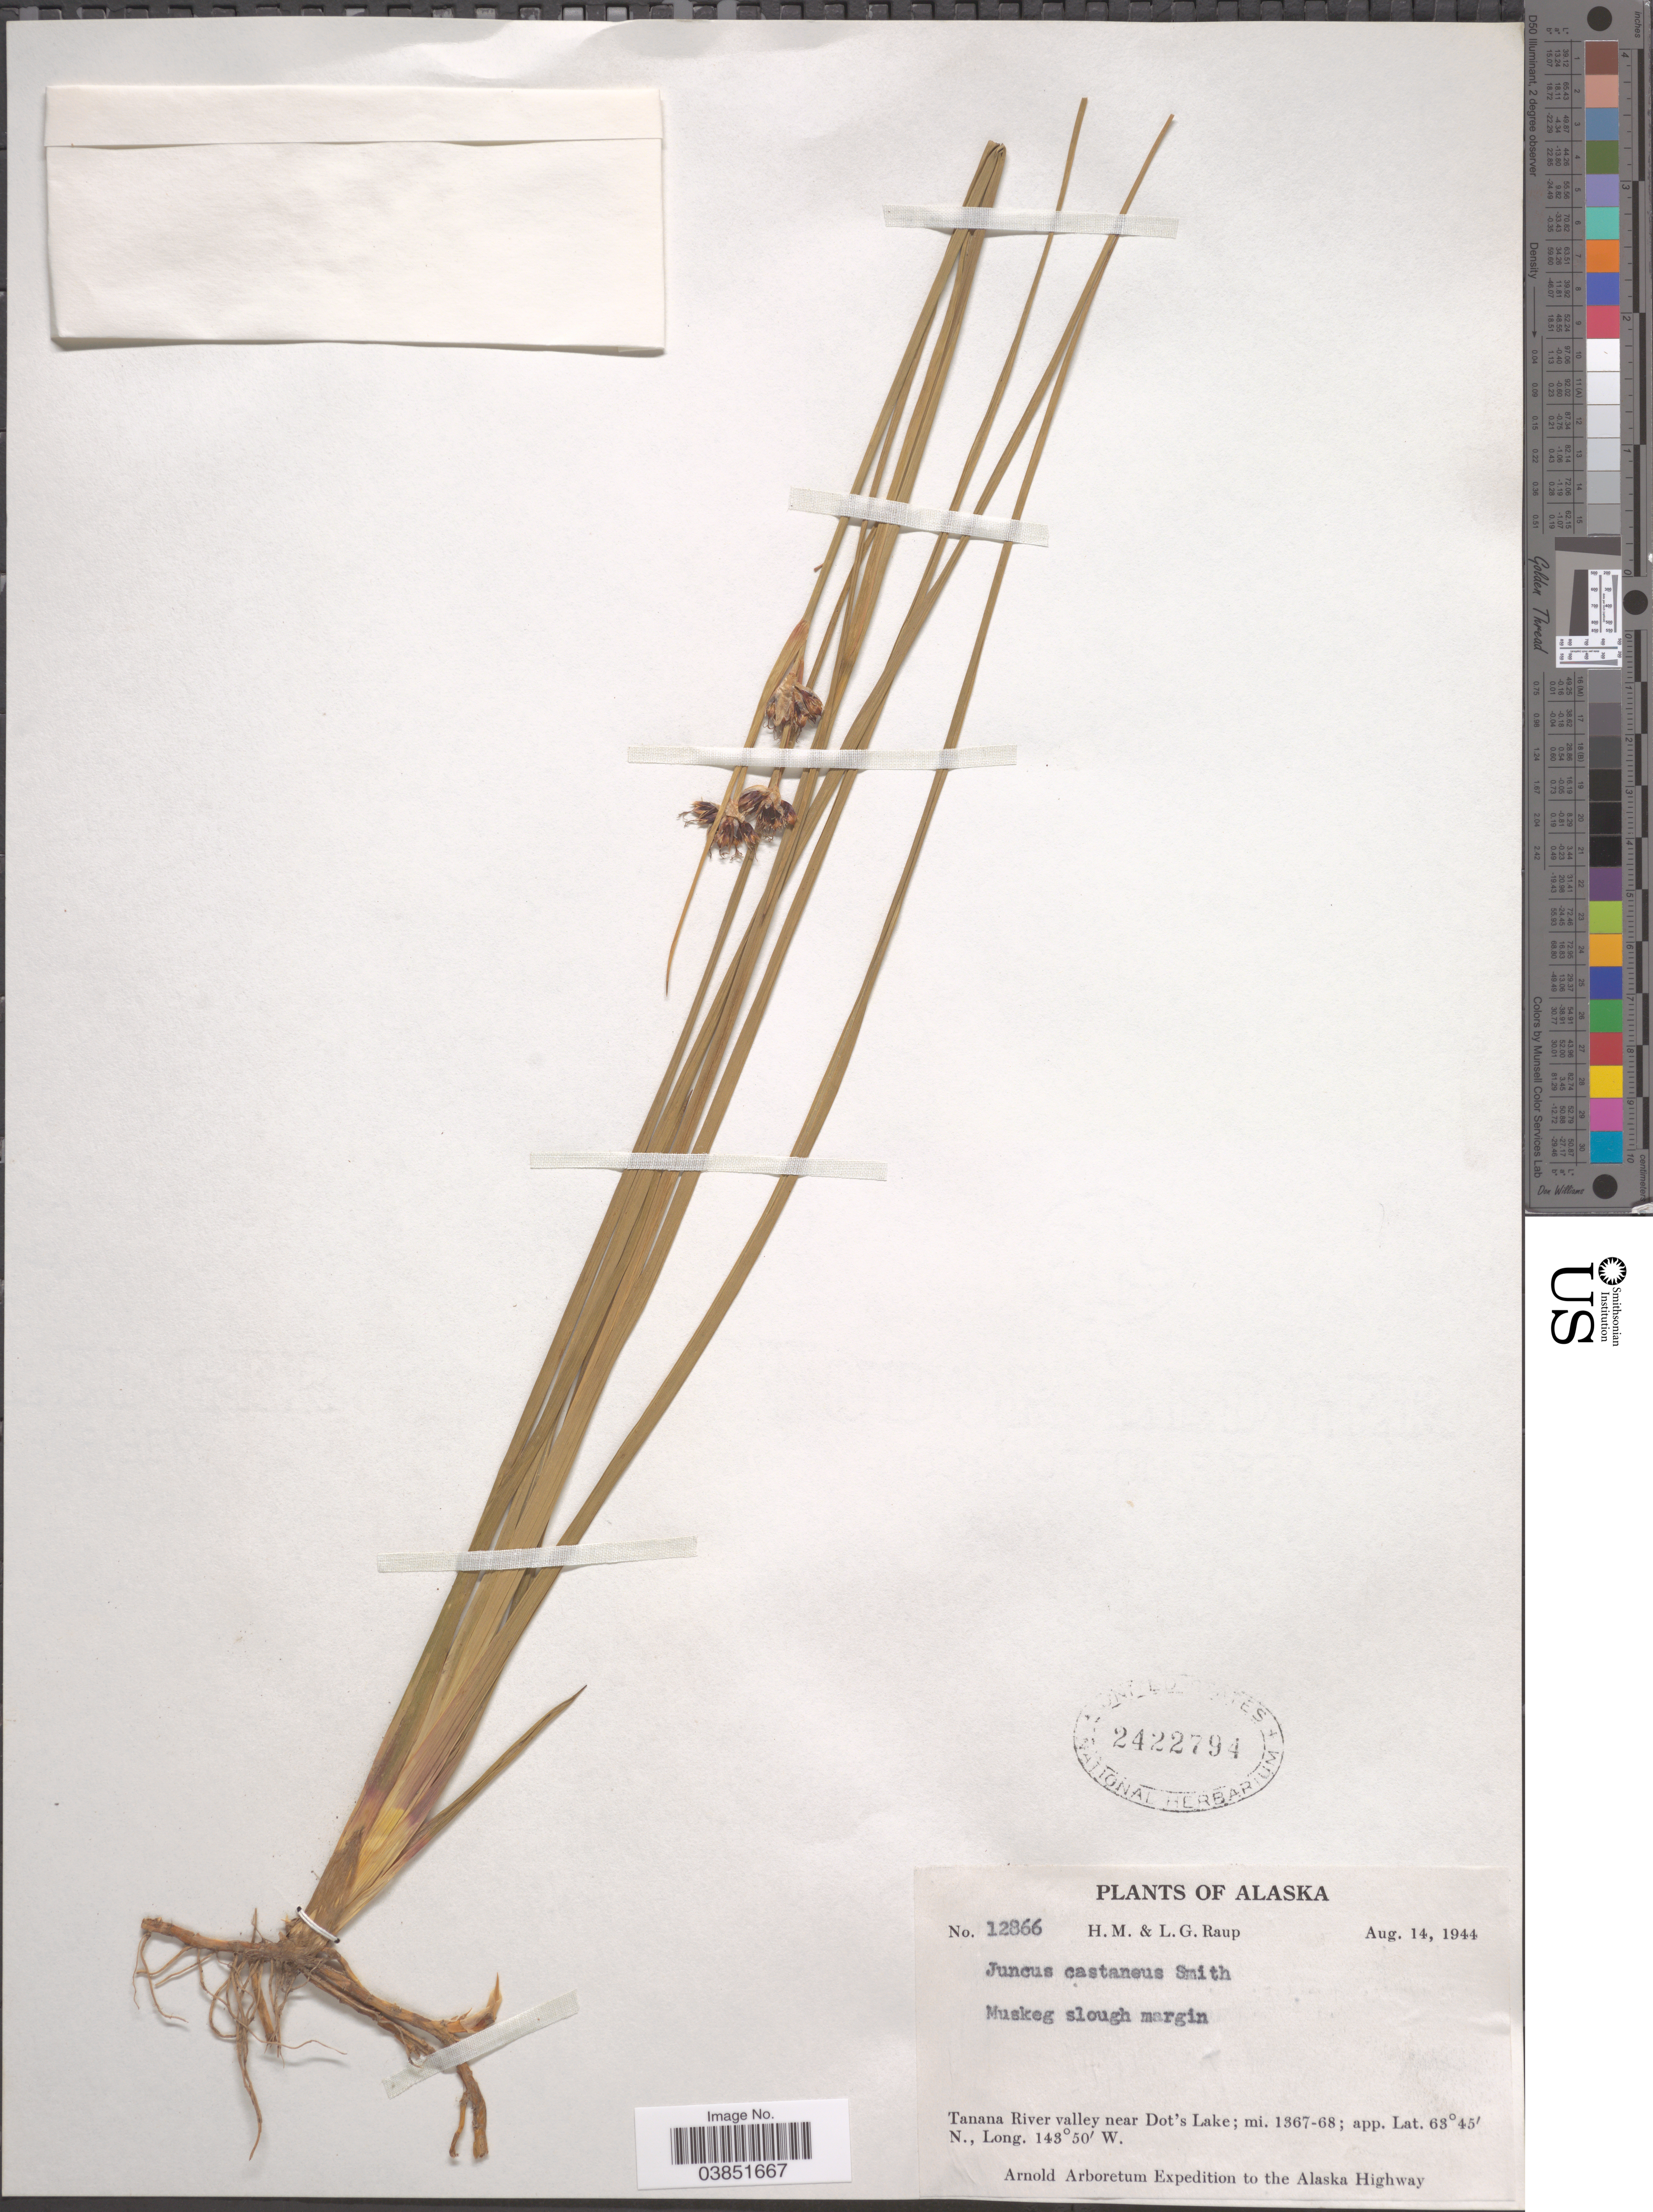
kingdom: Plantae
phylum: Tracheophyta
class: Liliopsida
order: Poales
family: Juncaceae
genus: Juncus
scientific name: Juncus castaneus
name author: Sm.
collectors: H. Raup & L. Raup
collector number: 12866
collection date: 1944-08-14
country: United States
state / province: Alaska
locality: Tanana River valley near Dot's Lake; mi. 1367-68. The Alaska Highway.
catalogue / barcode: US 2422794